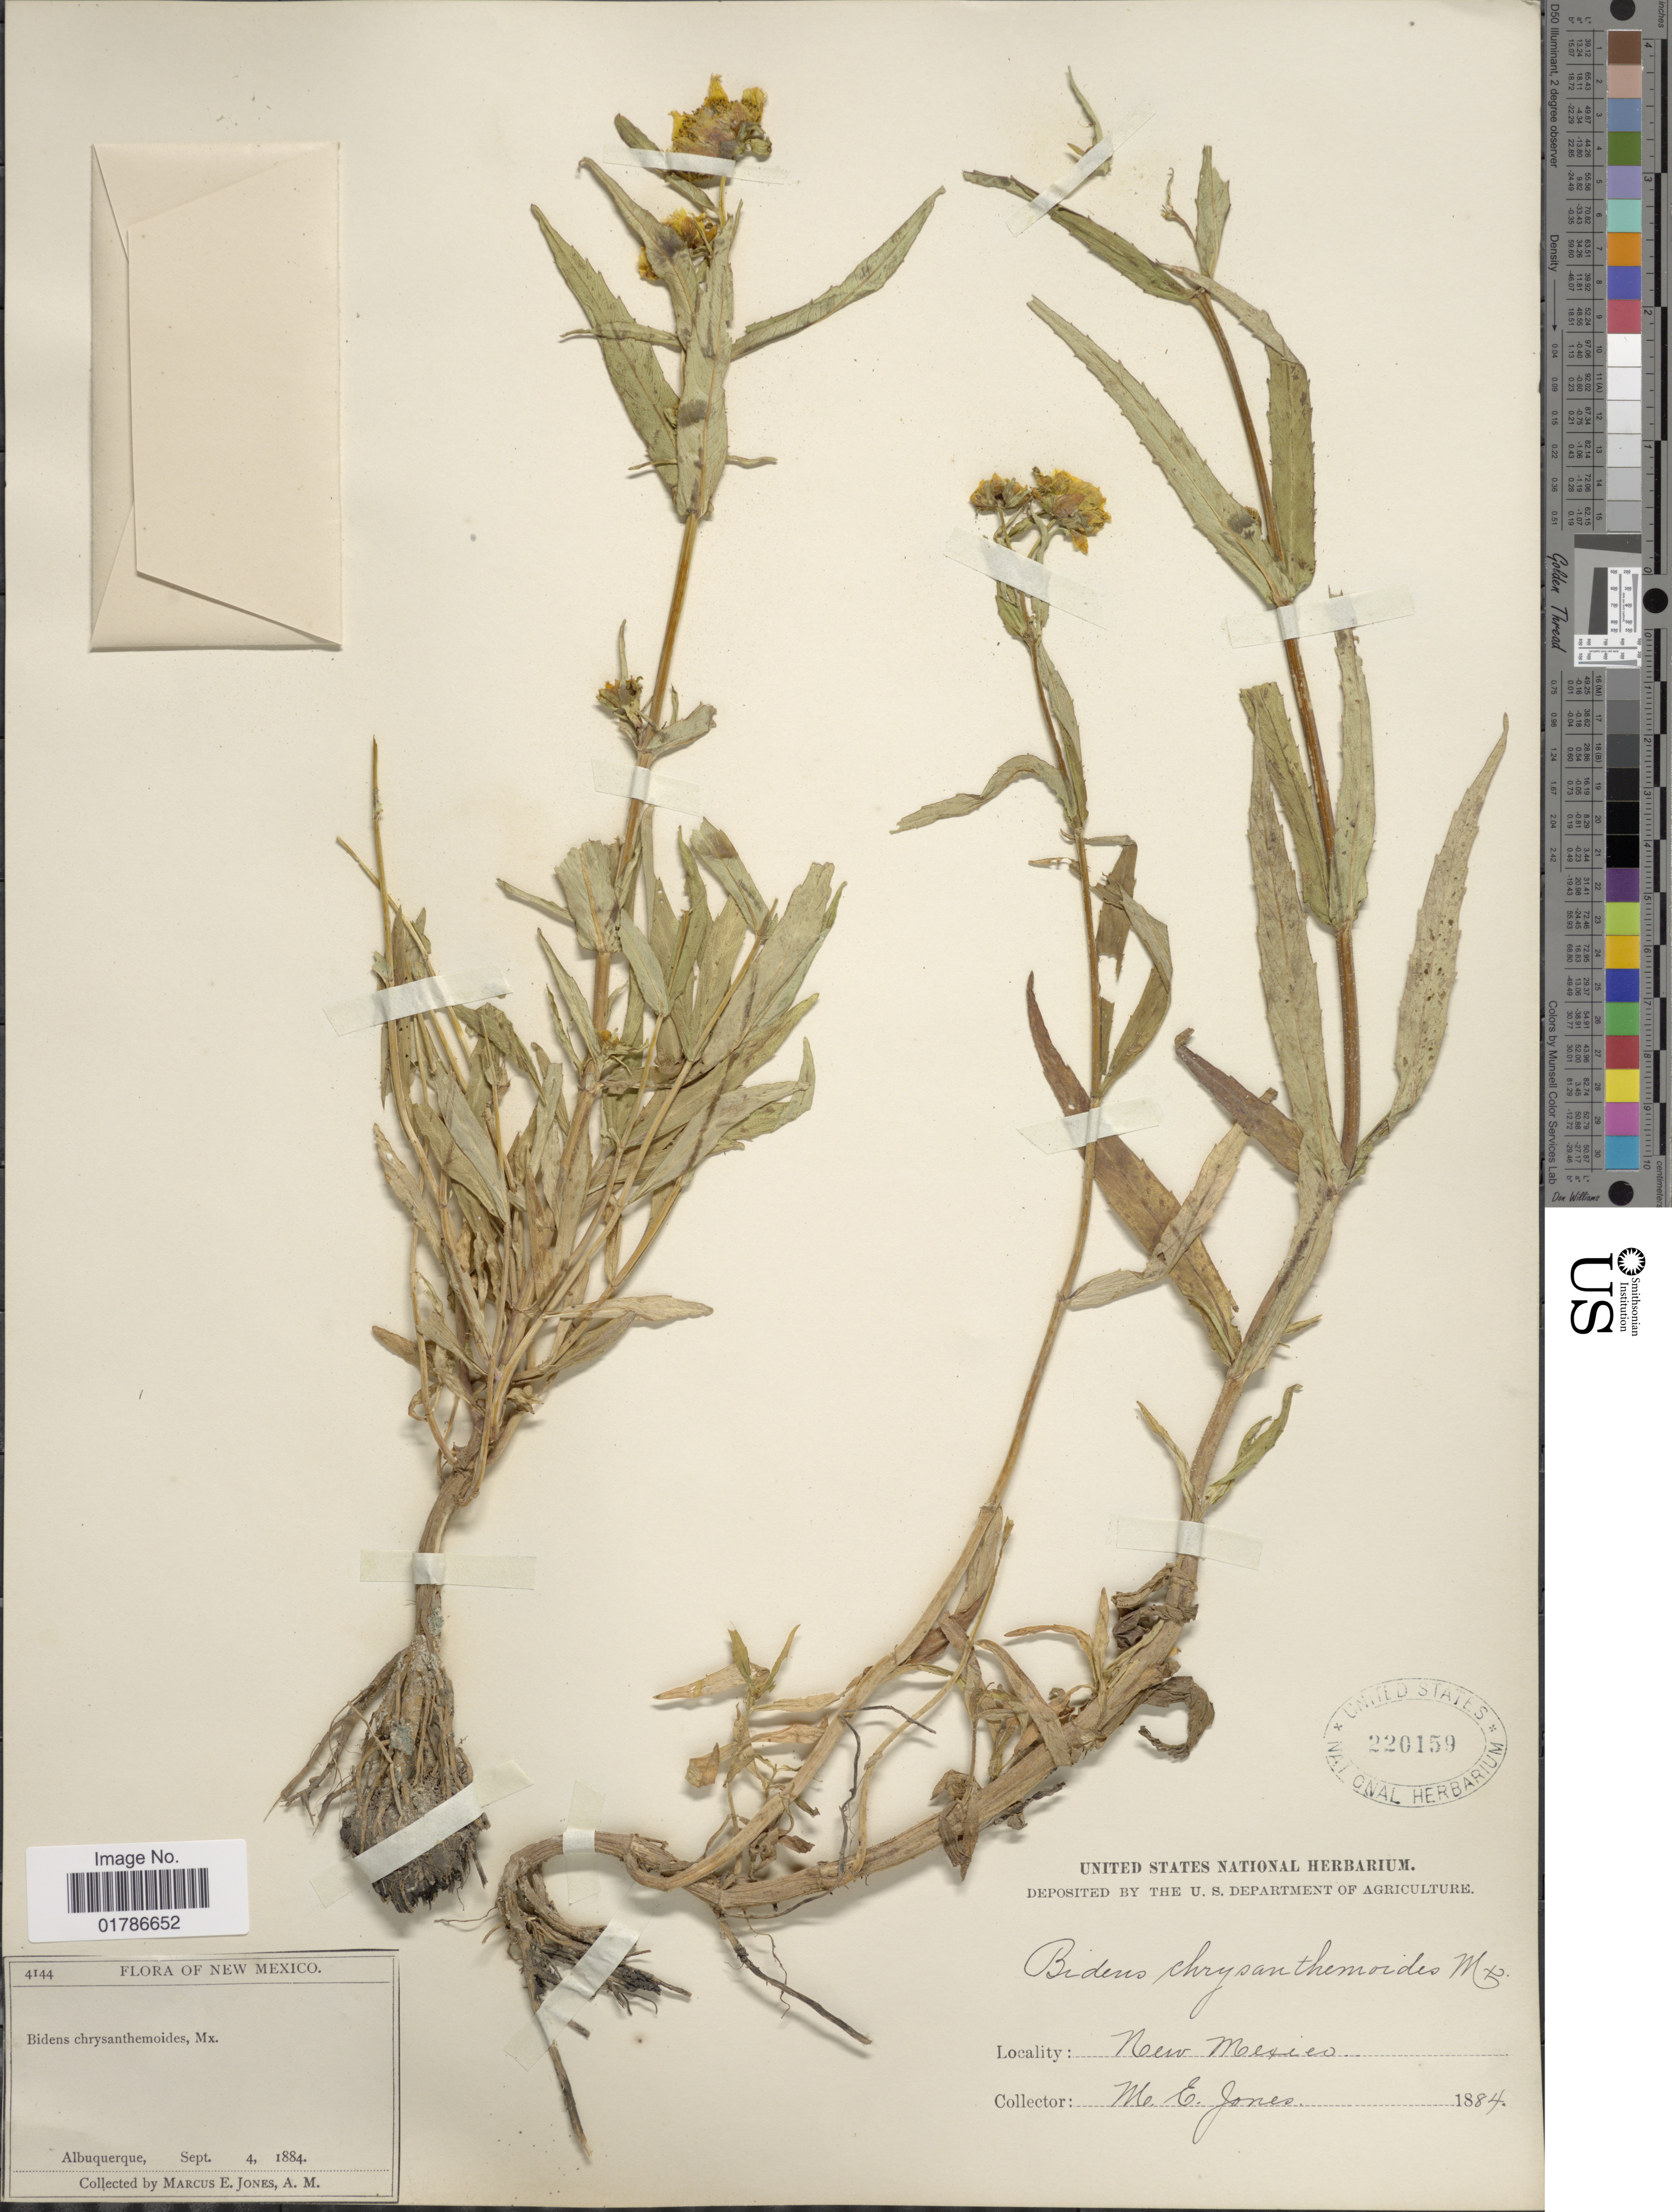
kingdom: Plantae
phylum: Tracheophyta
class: Magnoliopsida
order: Asterales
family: Asteraceae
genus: Bidens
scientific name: Bidens laevis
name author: (L.) Britton, Stearns & Poggenb.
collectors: M. E. Jones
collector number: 4144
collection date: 1884-09-04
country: United States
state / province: New Mexico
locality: Albuquerque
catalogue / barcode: US 220159